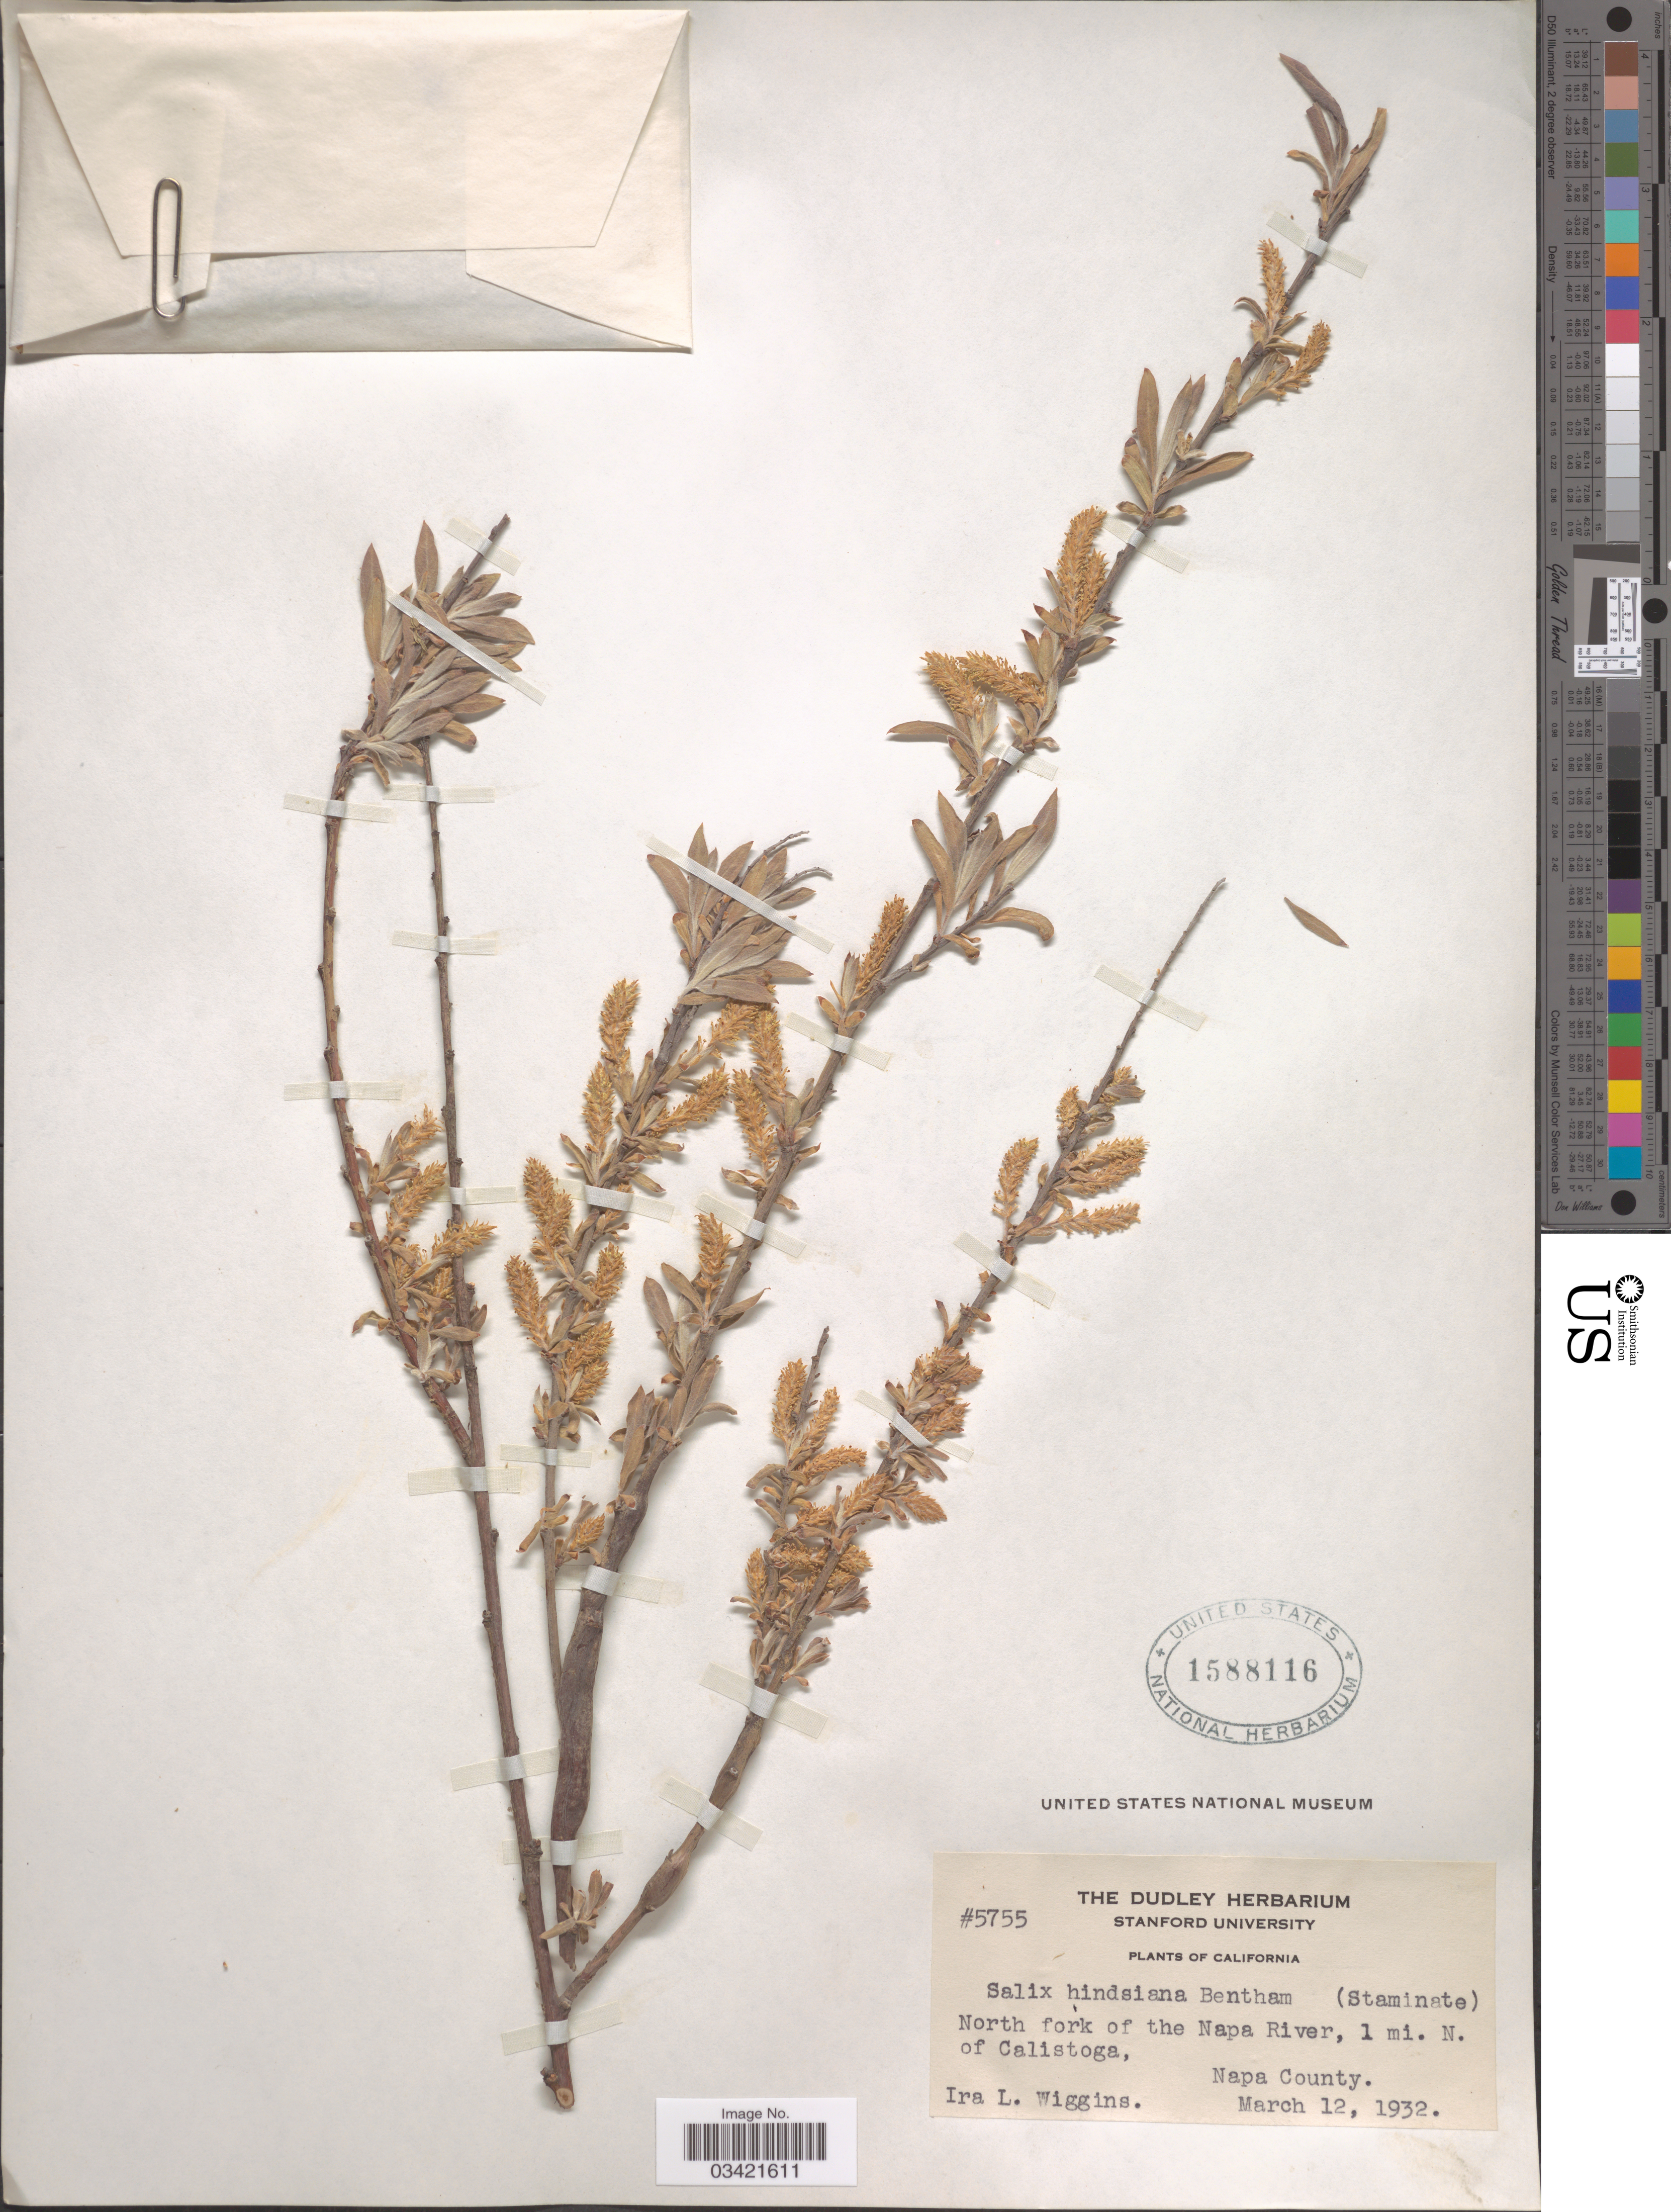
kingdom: Plantae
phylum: Tracheophyta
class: Magnoliopsida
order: Malpighiales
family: Salicaceae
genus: Salix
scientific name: Salix hindsiana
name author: Benth.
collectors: I. L. Wiggins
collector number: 5755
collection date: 1932-03-12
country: United States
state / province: California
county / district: Napa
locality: North fork of the Napa River, 1 mi. N. of Calistoga. Napa County.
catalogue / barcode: US 1588116